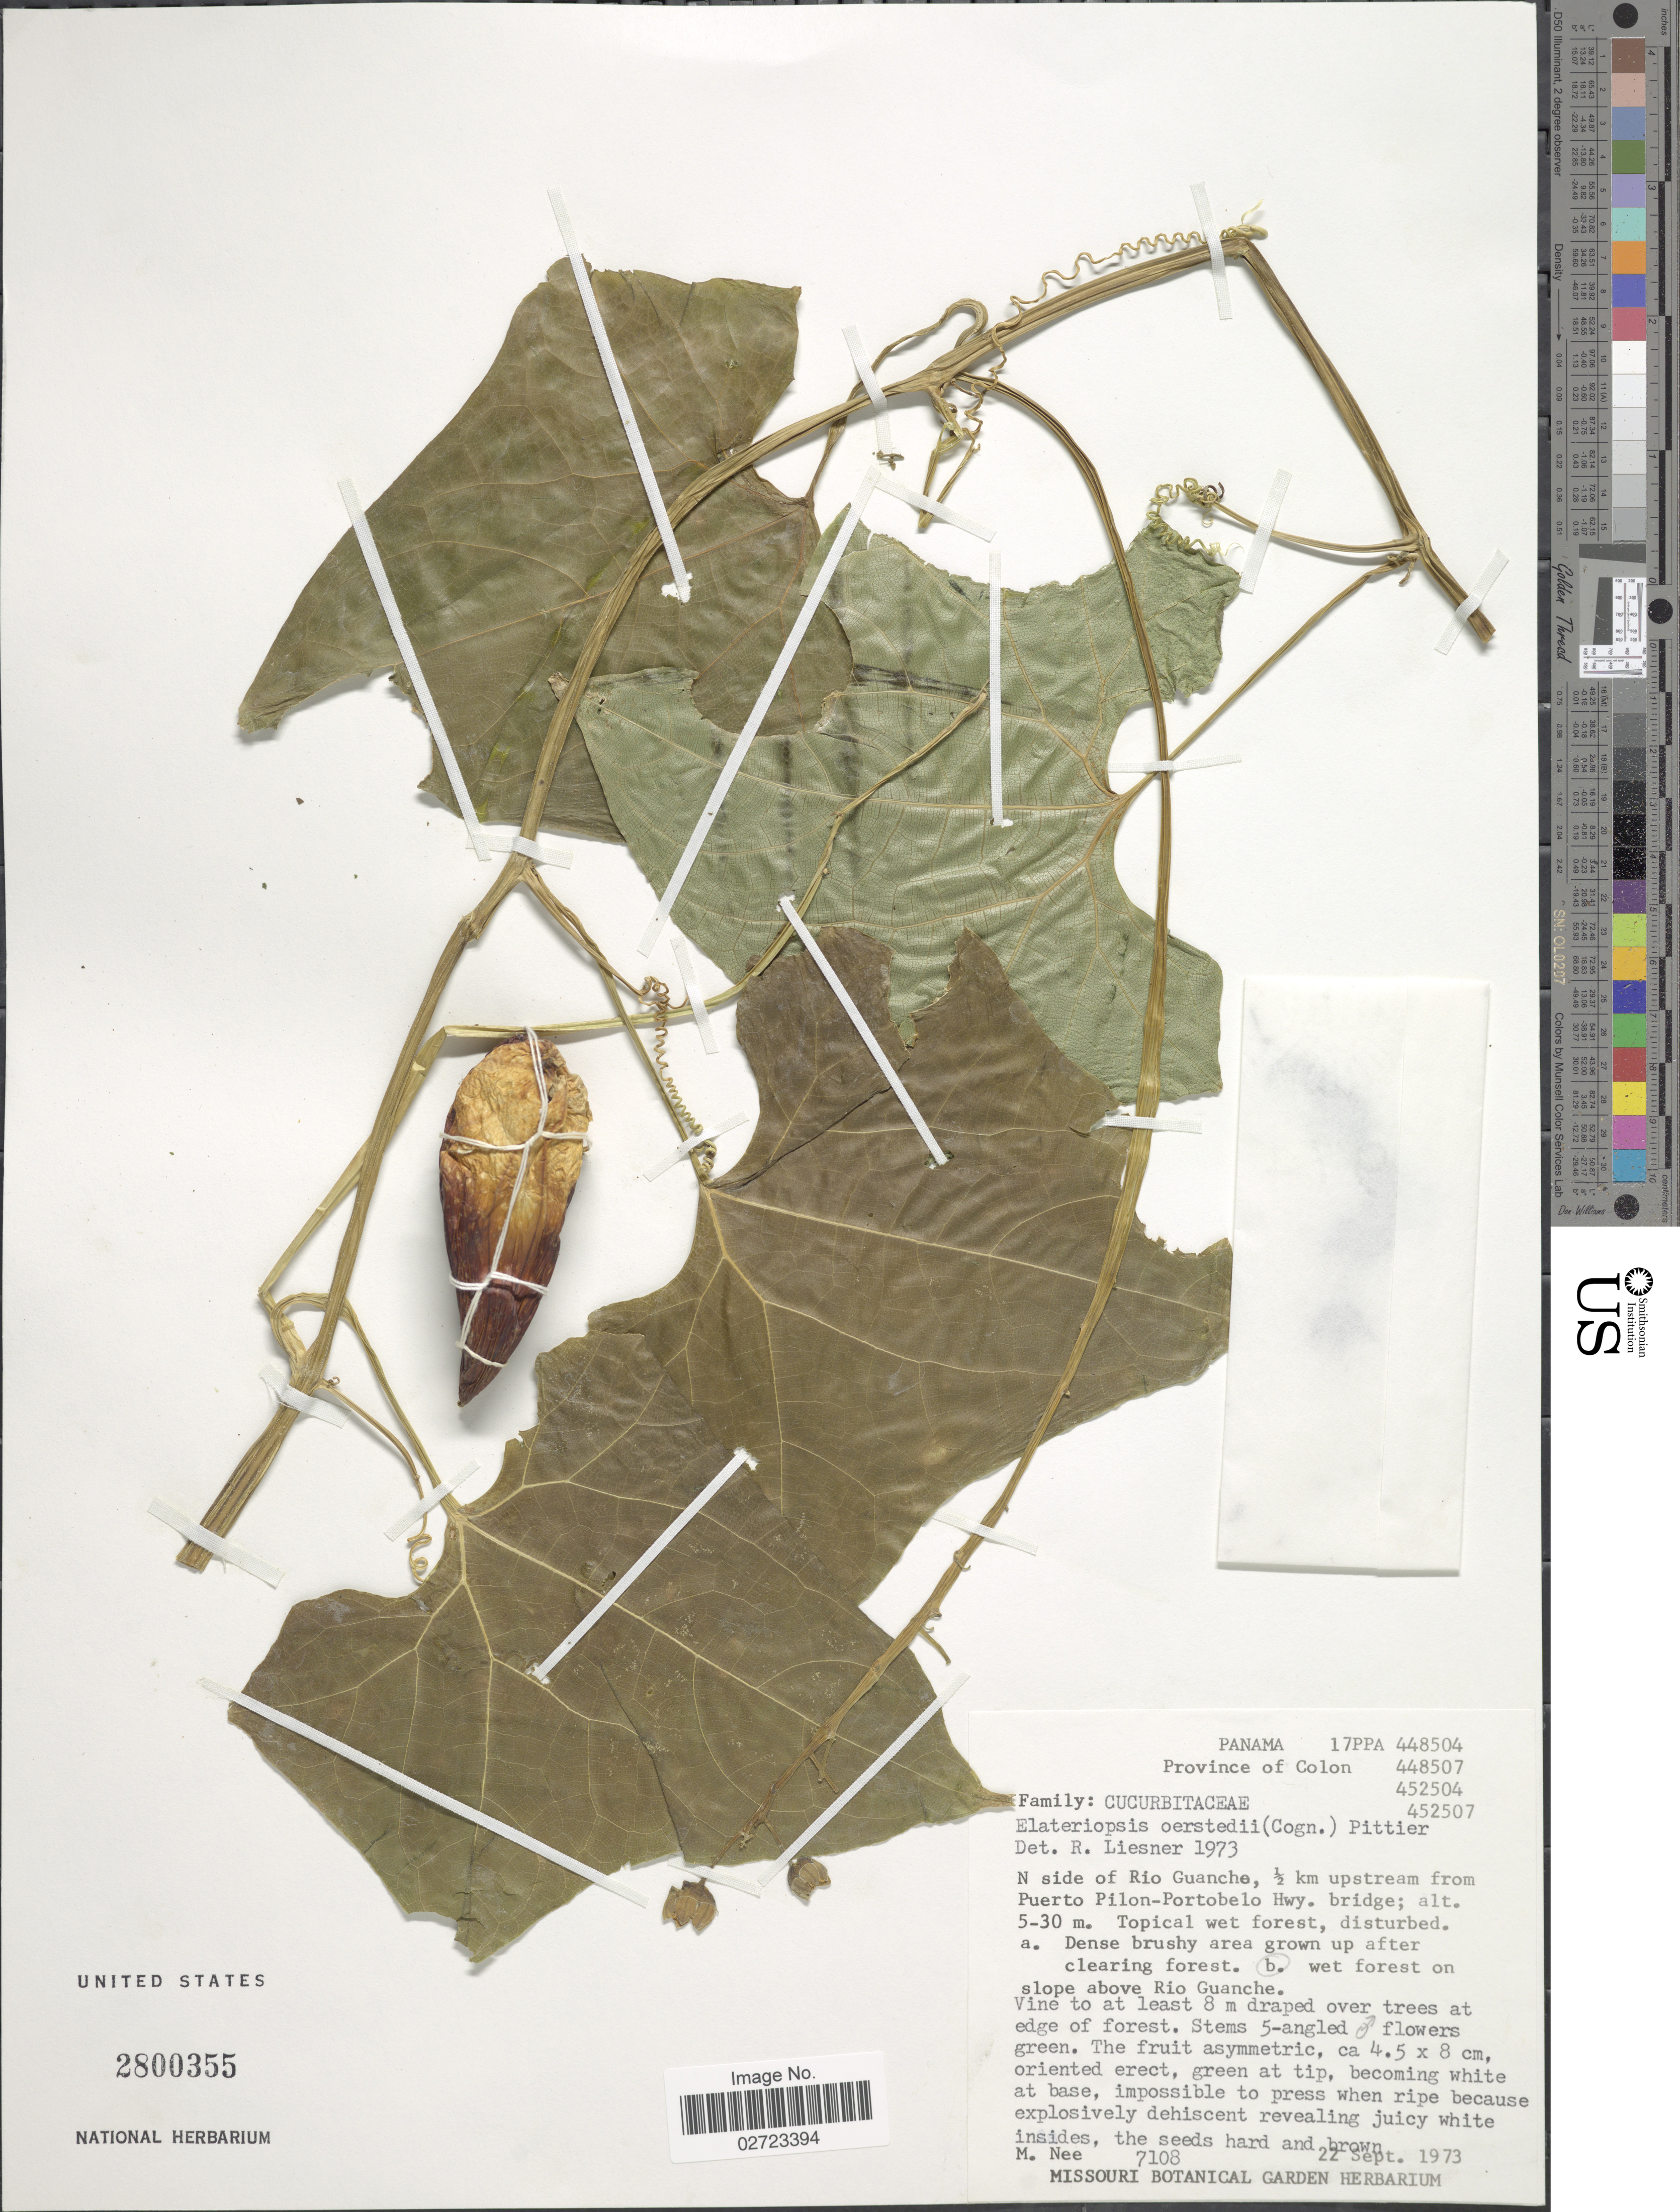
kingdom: Plantae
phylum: Tracheophyta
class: Magnoliopsida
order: Cucurbitales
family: Cucurbitaceae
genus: Hanburia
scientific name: Hanburia oerstedii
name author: (Cogn.) H. Schaef. & S.S. Renner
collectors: M. Nee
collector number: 7108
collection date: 1973-09-22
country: Panama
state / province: Colón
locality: N side of Rio Guanche, 1/2 km upstream from Puerto Pilon-Portobelo Hwy. bridge, wet forest on slope above Rio Guanche.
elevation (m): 5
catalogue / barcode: US 2800355